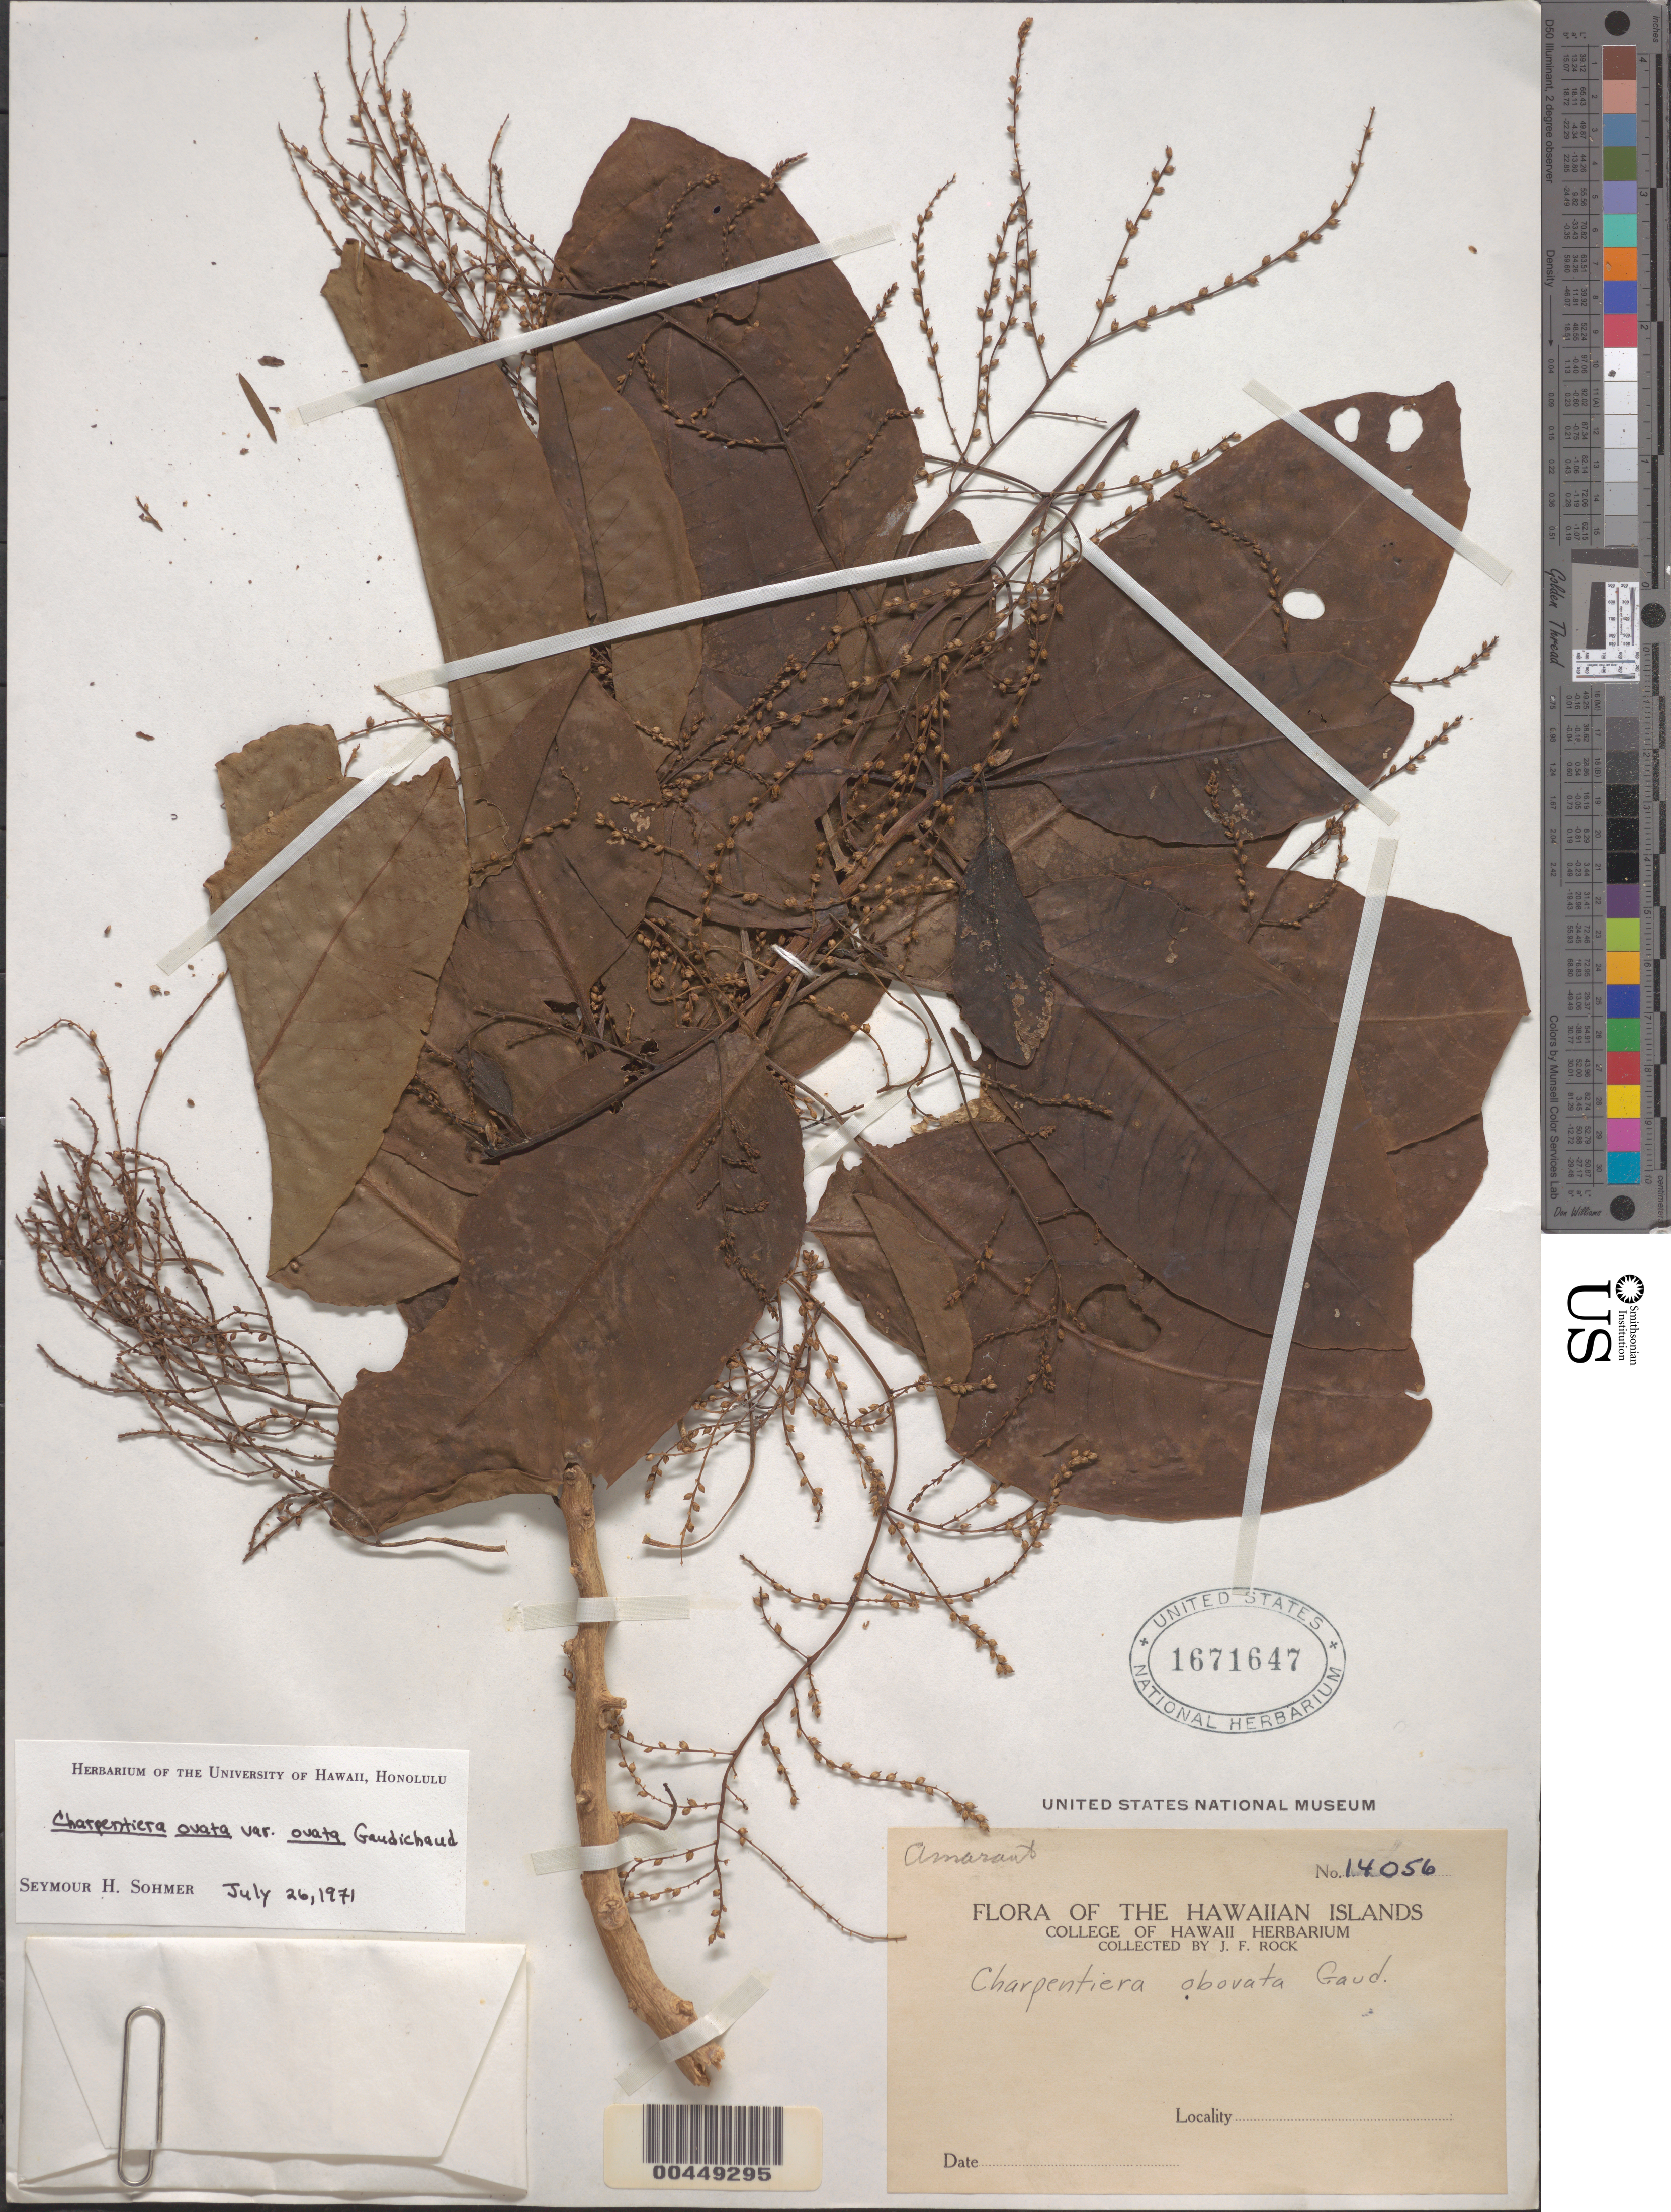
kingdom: Plantae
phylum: Tracheophyta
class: Magnoliopsida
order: Caryophyllales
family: Amaranthaceae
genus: Charpentiera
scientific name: Charpentiera ovata var. ovata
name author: Gaudich.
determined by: Sohmer, S. H.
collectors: J. F. Rock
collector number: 14056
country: United States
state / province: Hawaii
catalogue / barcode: US 1671647